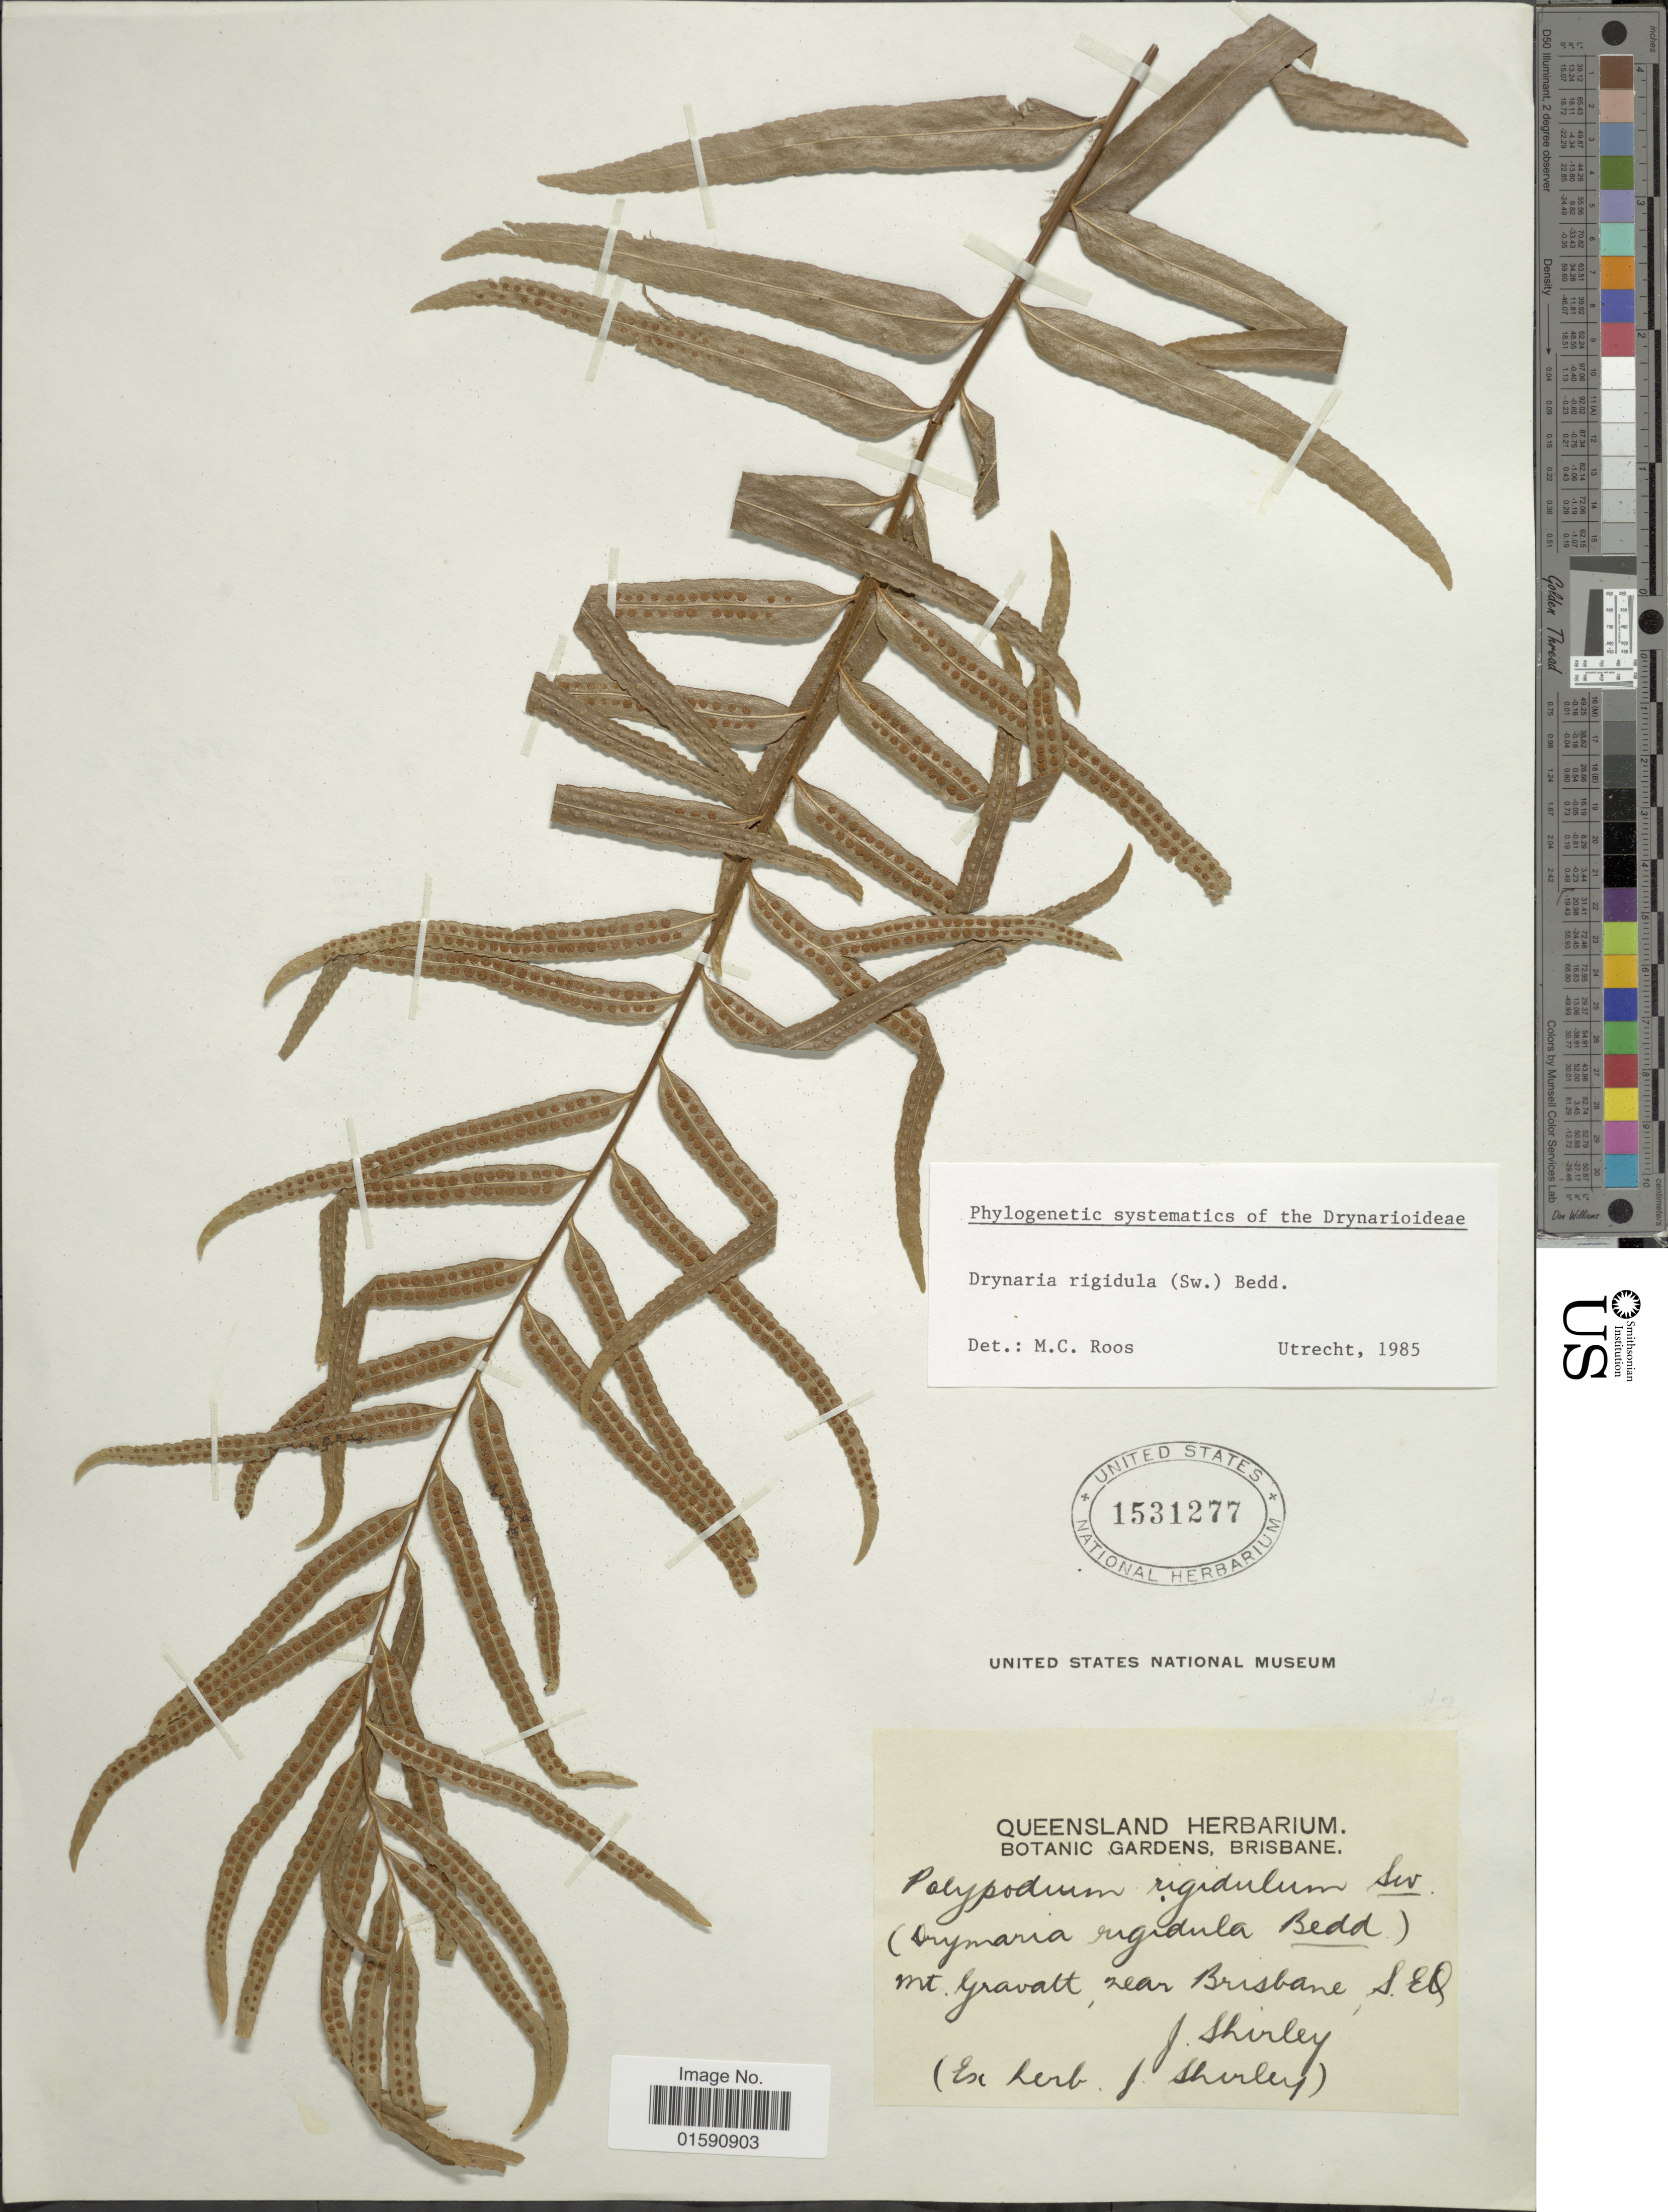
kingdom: Plantae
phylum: Tracheophyta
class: Polypodiopsida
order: Polypodiales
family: Polypodiaceae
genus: Drynaria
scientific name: Drynaria rigidula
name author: (Sw.) Bedd.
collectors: J. Shirley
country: Australia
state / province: Queensland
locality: Mt. Gravatt, near Brisbane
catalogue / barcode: US 1531277